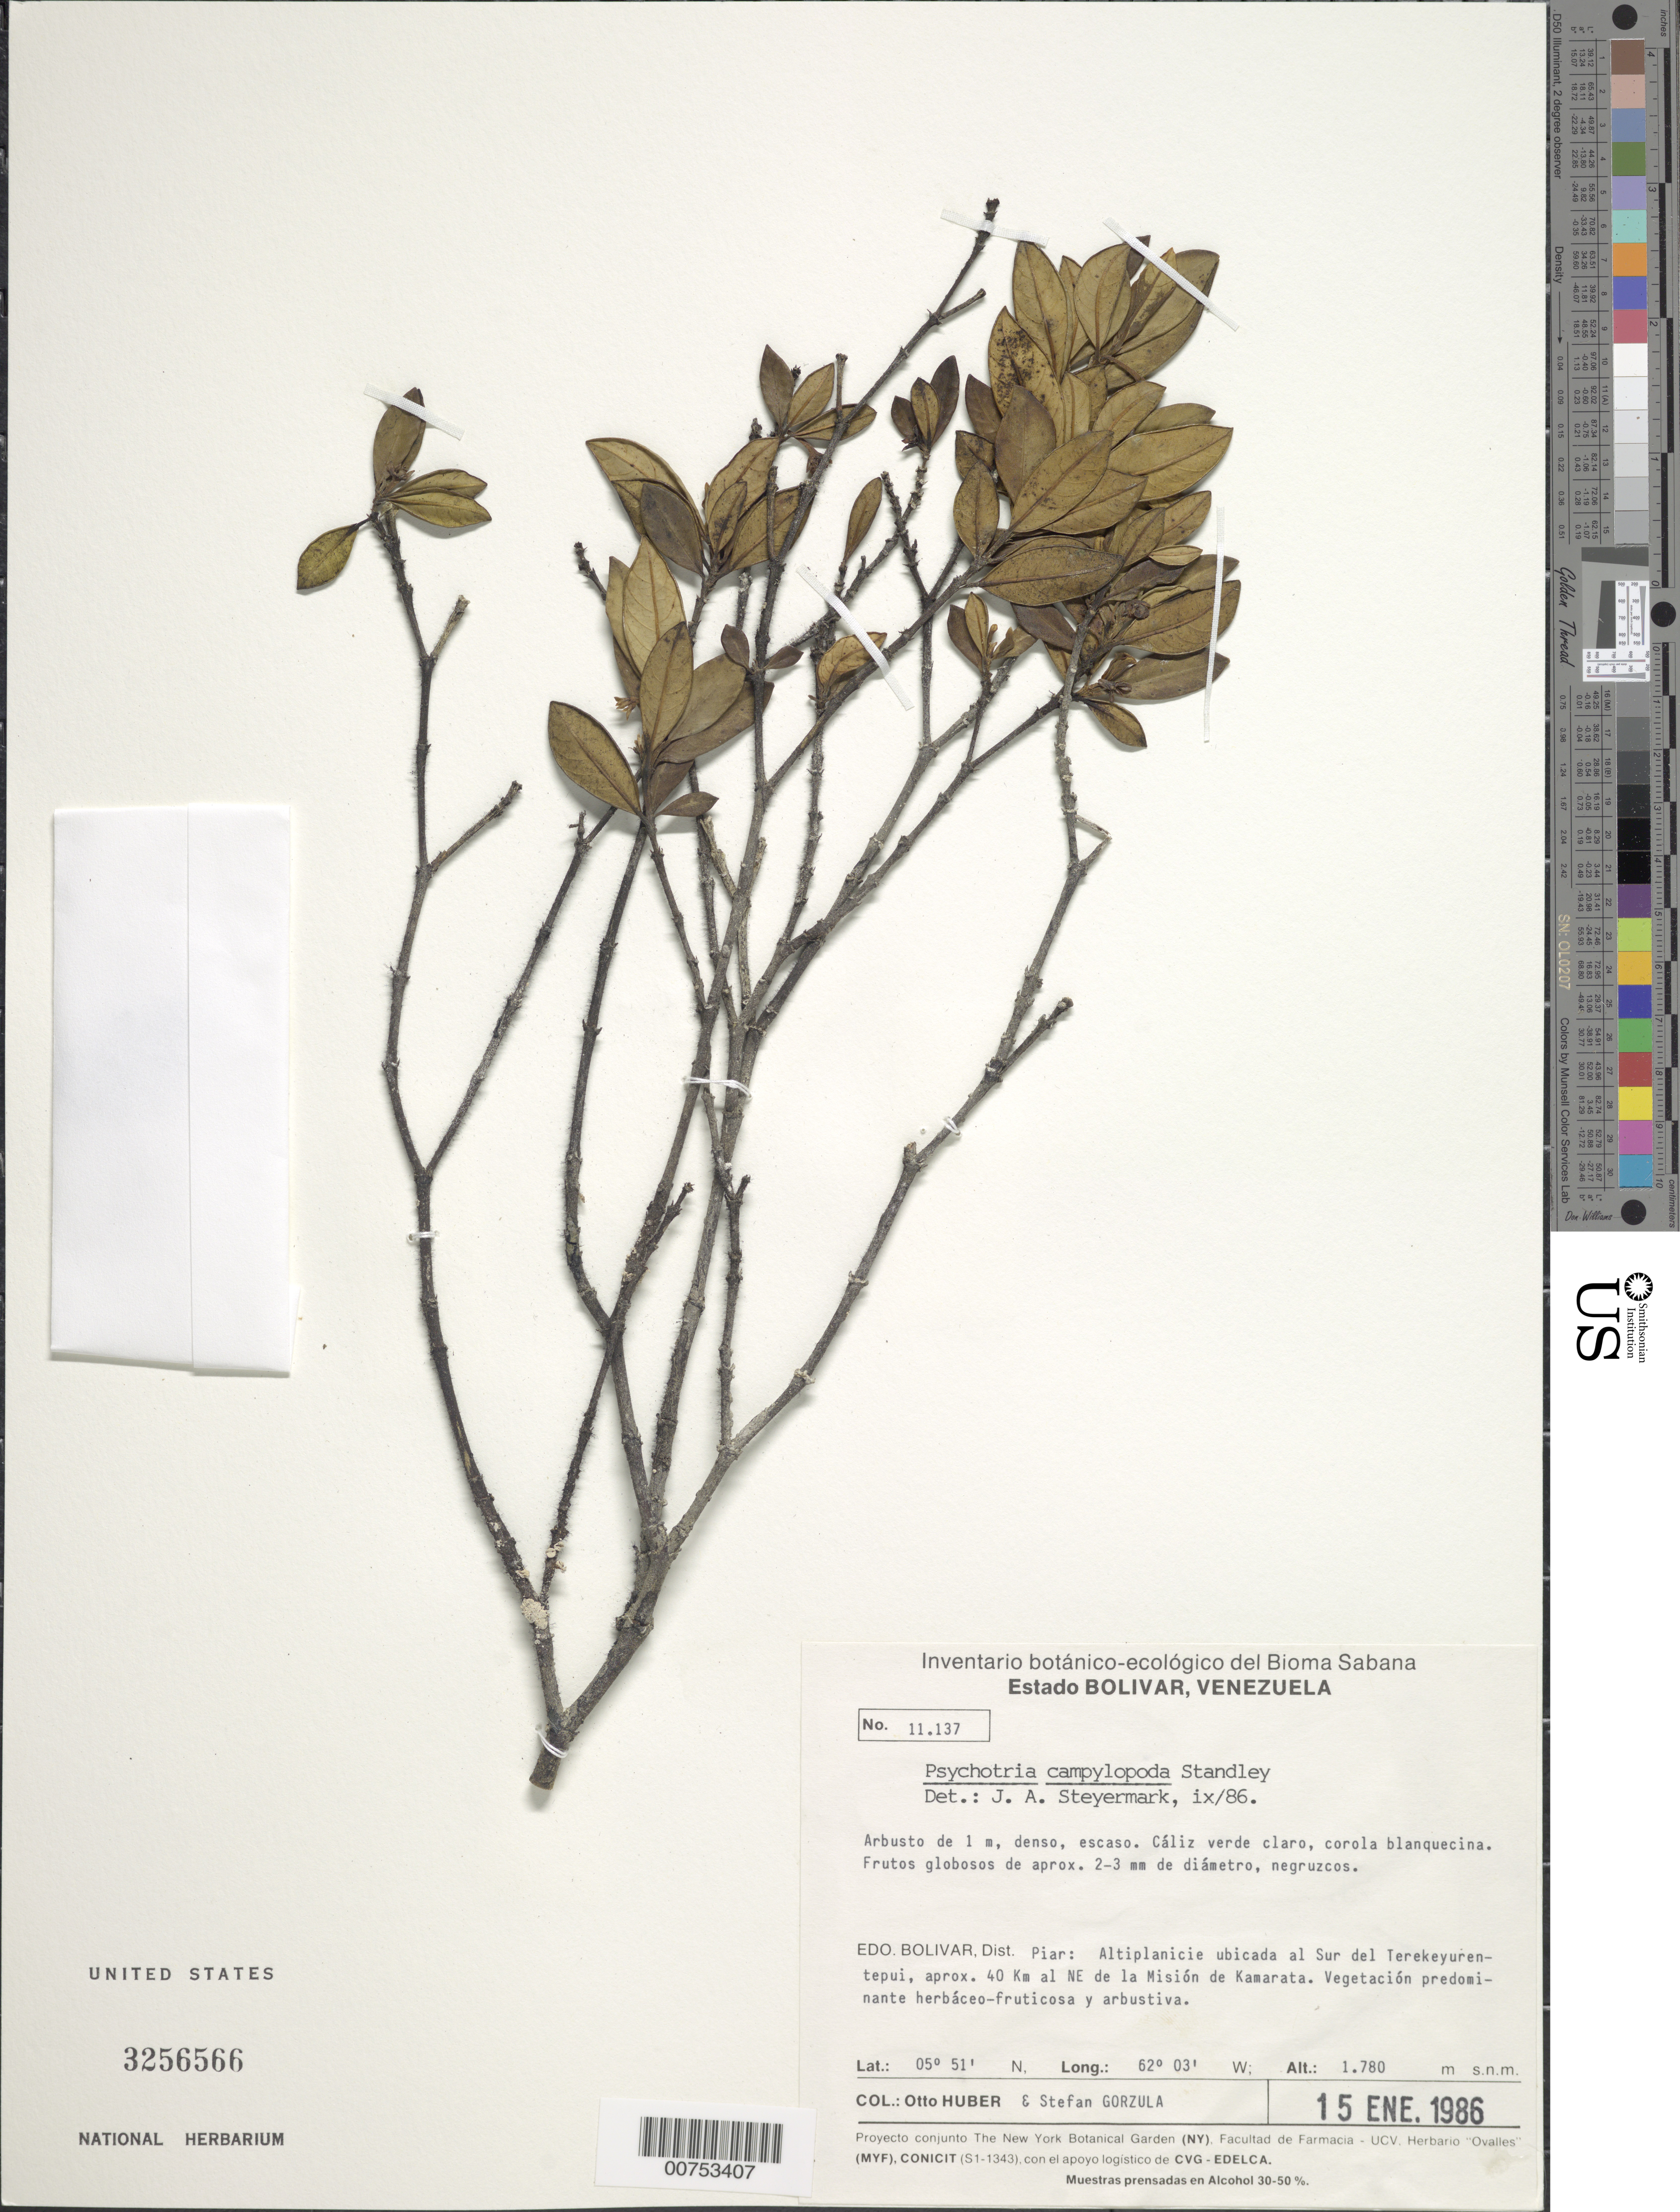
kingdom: Plantae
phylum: Tracheophyta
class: Magnoliopsida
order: Gentianales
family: Rubiaceae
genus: Psychotria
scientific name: Psychotria campylopoda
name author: Standl.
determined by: Steyermark, Julian A., (VEN)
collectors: O. Huber & S. Gorzula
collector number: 11137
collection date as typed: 15-Jan-86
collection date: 1986-01-15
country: Venezuela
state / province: Bolívar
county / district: Piar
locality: Terekeyuren-tepuí, altiplanicie S, 40 km NE de la Mision de Kamarata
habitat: Vegetación predominante herbaceo-fruticosa y arbustiva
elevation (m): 1780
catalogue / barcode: US 3256566